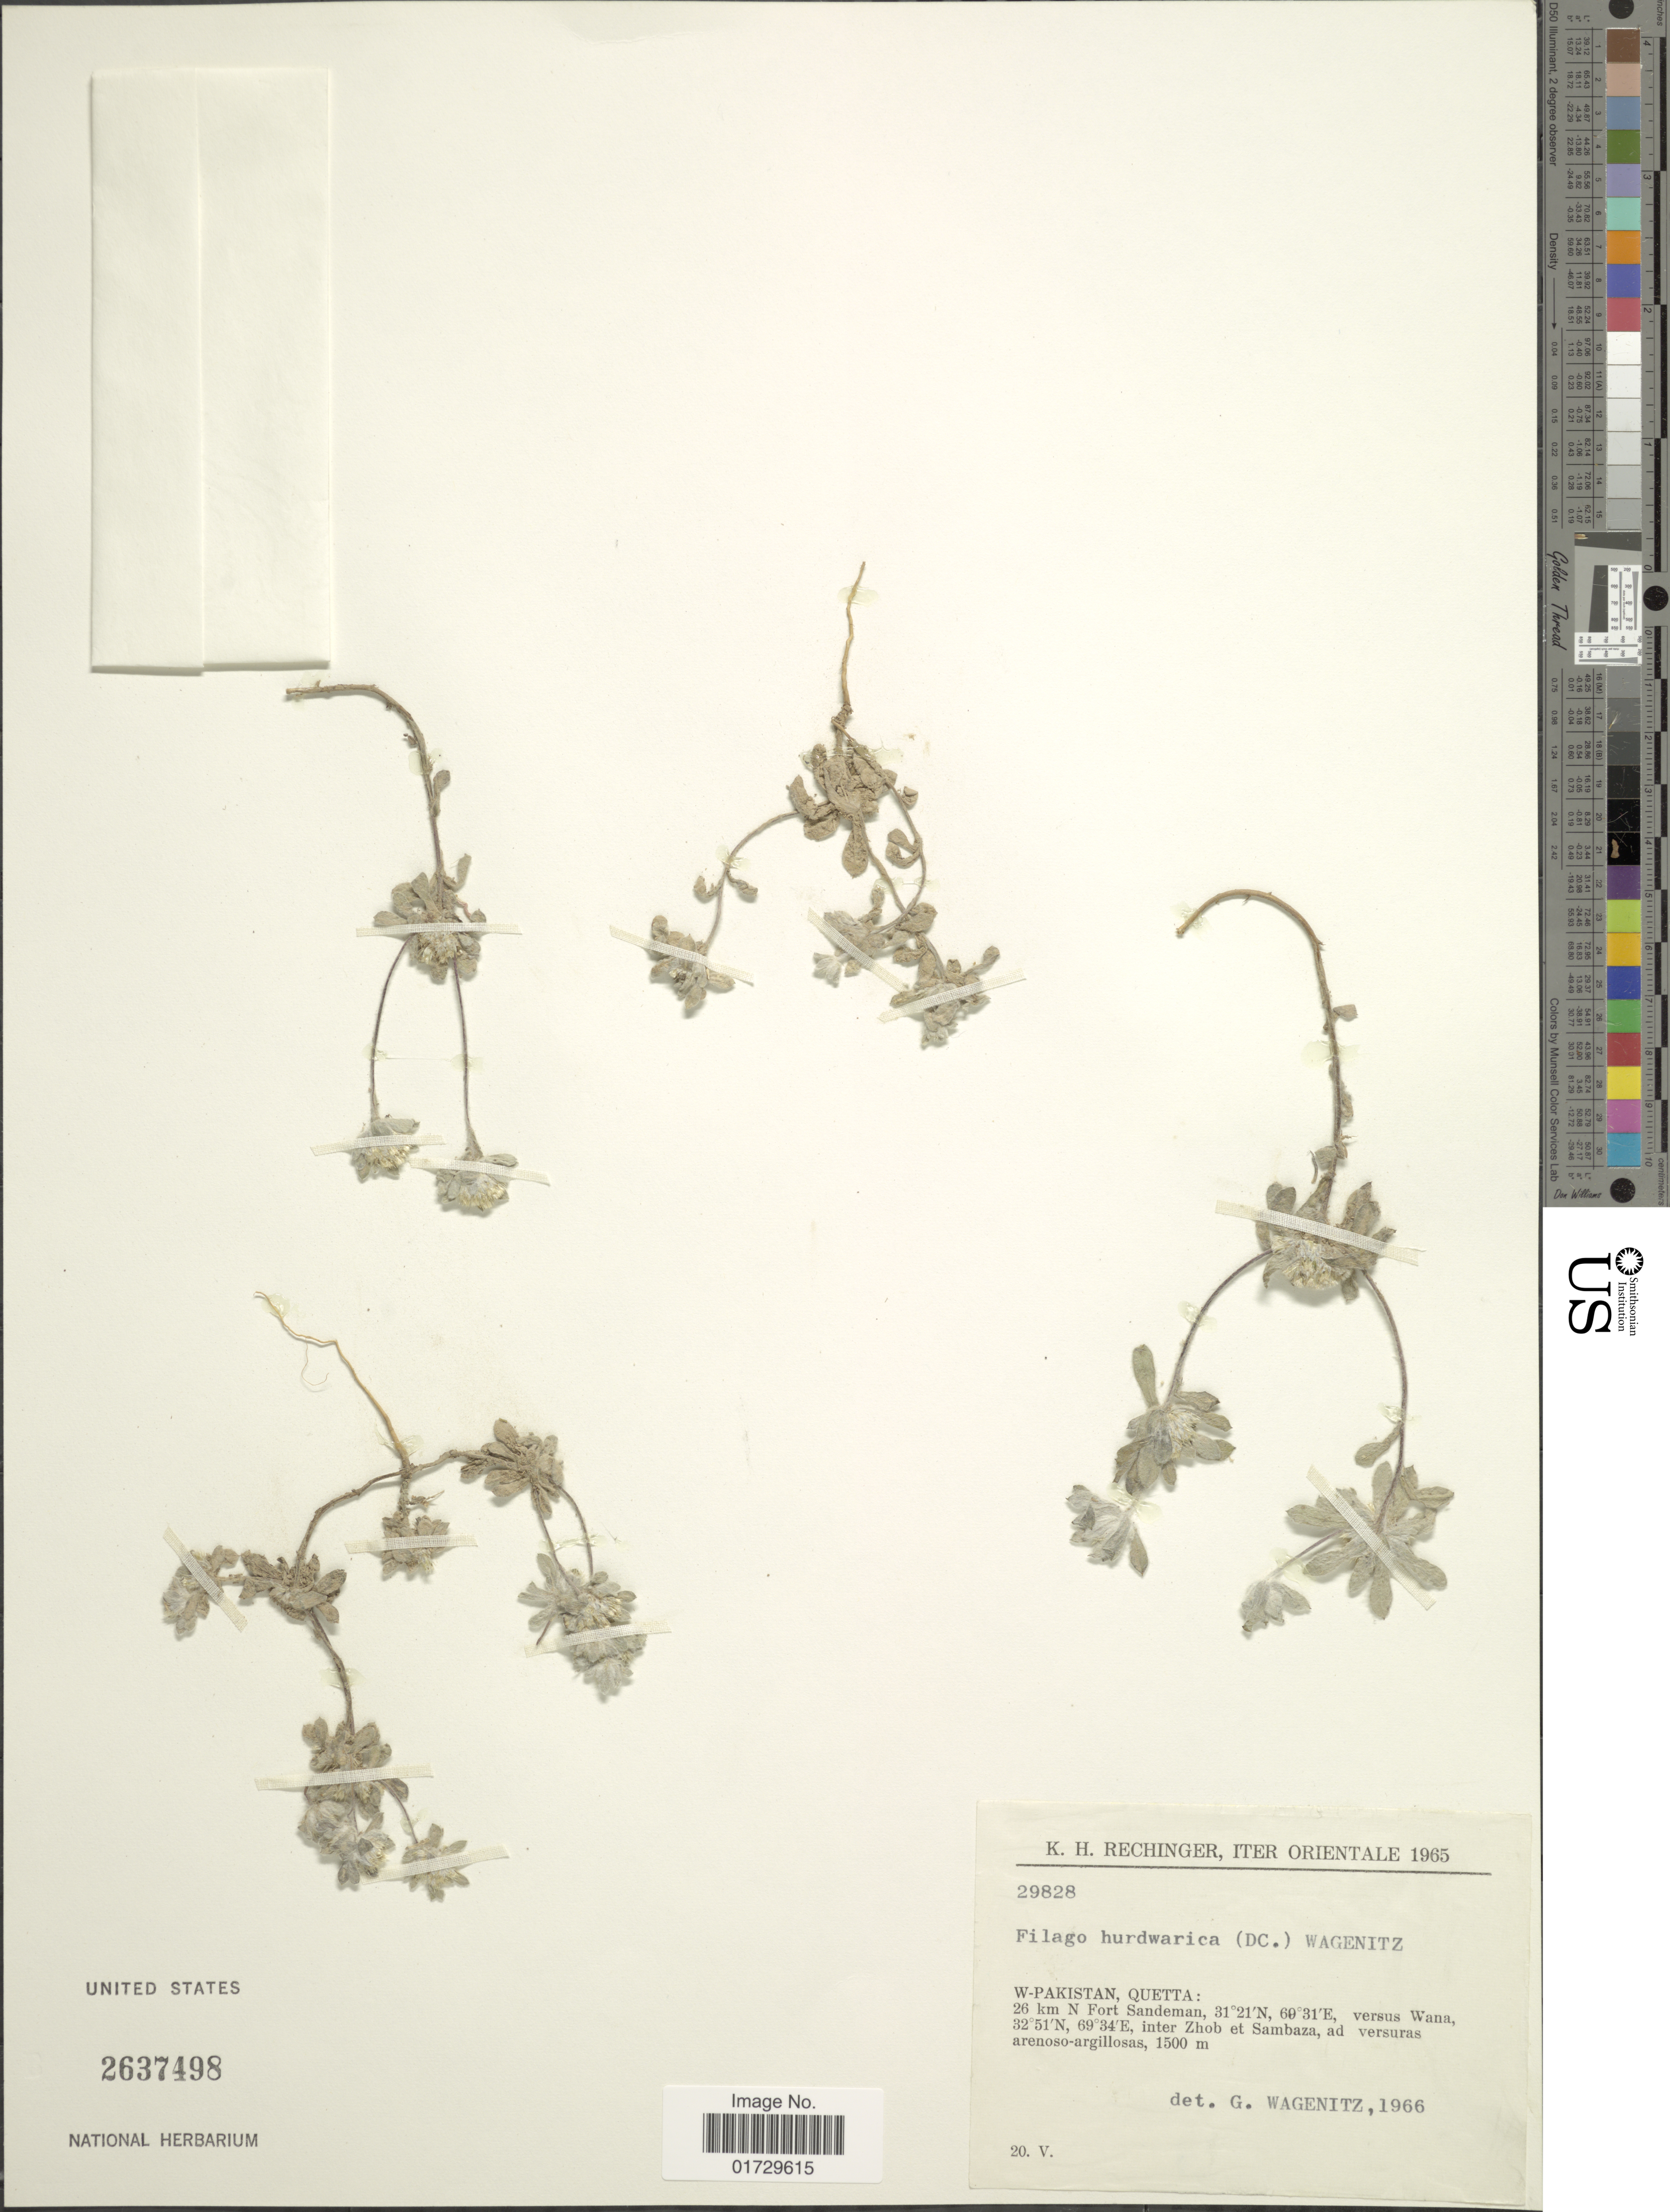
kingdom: Plantae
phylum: Tracheophyta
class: Magnoliopsida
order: Asterales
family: Asteraceae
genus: Filago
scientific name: Filago hurdwarica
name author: (Wall. ex DC.) Wagenitz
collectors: K. H. Rechinger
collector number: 29828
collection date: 1965-05-20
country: Pakistan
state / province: Balochistan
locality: W-Pakistan, Quetta: 26 km N Fort Sandeman, versus Wana, inter Zhob et Sambaza, ad versuras arenoso-argillosas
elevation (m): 1500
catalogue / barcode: US 2637498